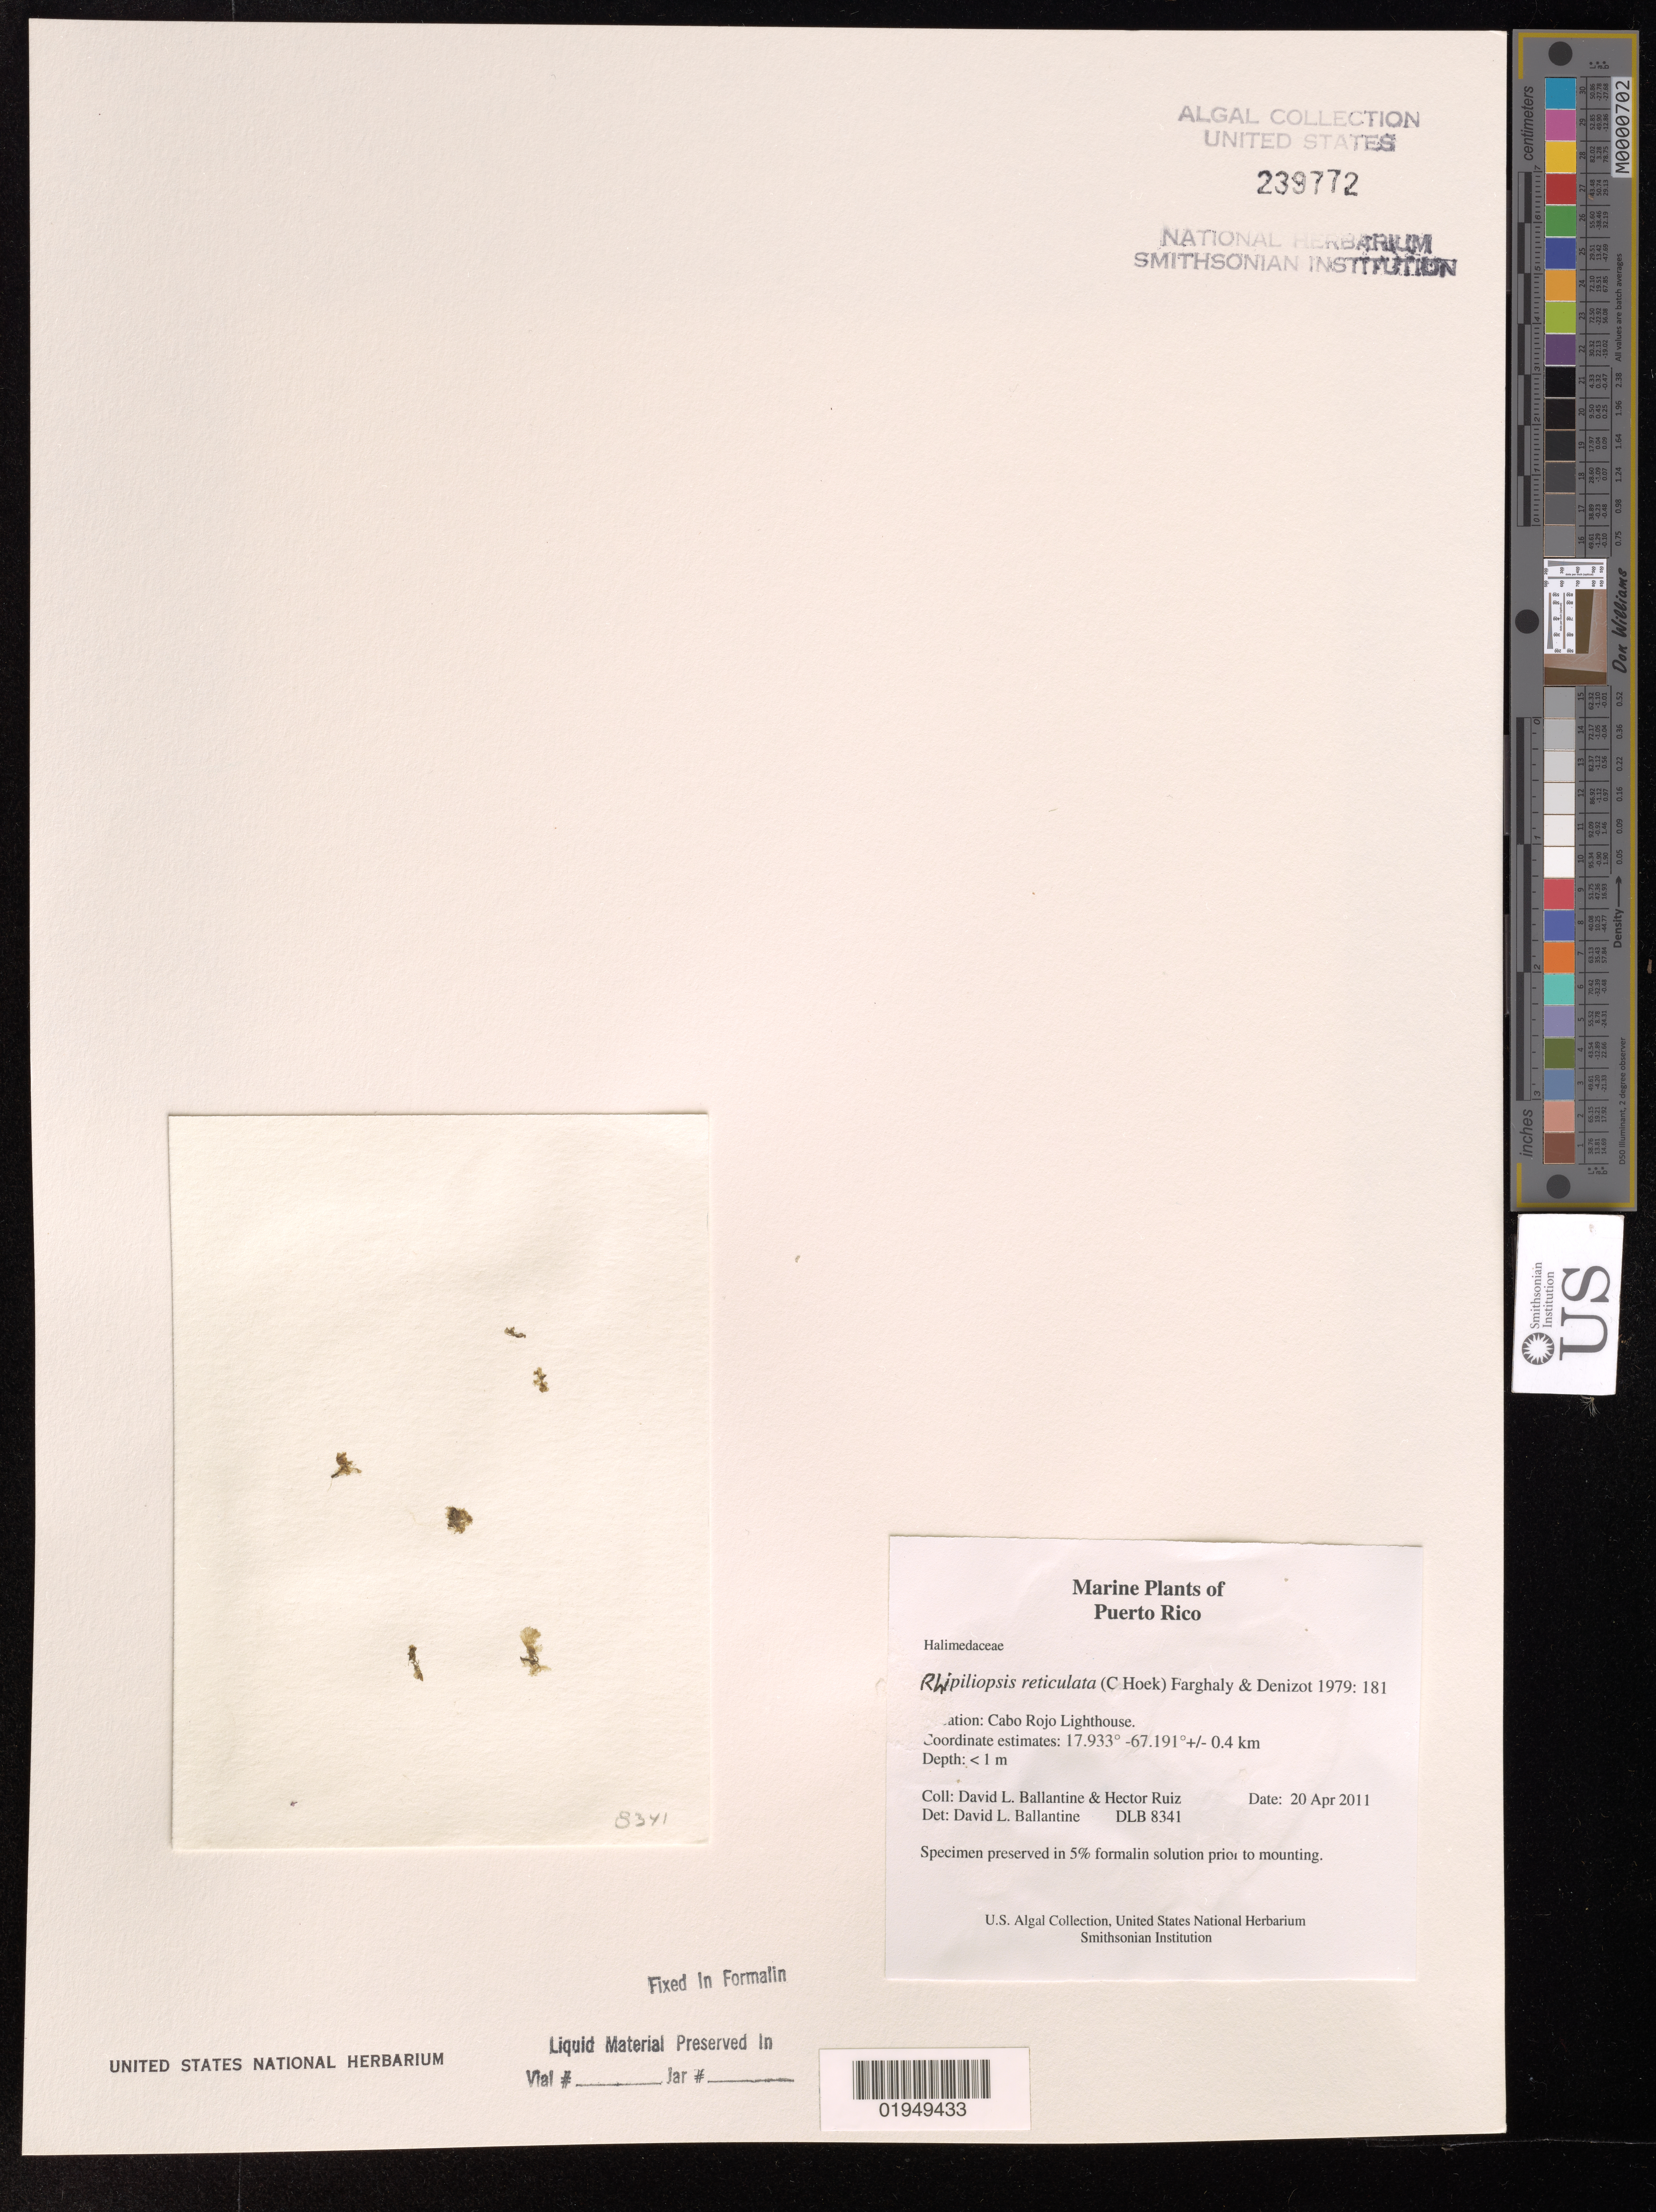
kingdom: Plantae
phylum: Chlorophyta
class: Ulvophyceae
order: Bryopsidales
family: Rhipiliaceae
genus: Rhipiliopsis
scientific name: Rhipiliopsis reticulata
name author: (C. Hoek) Farghaly & Denizot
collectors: D.L. Ballantine & H. Ruiz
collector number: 8341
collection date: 2011-04-20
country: Puerto Rico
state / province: Cabo Rojo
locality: Cabo Rojo Lighthouse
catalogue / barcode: US 239772